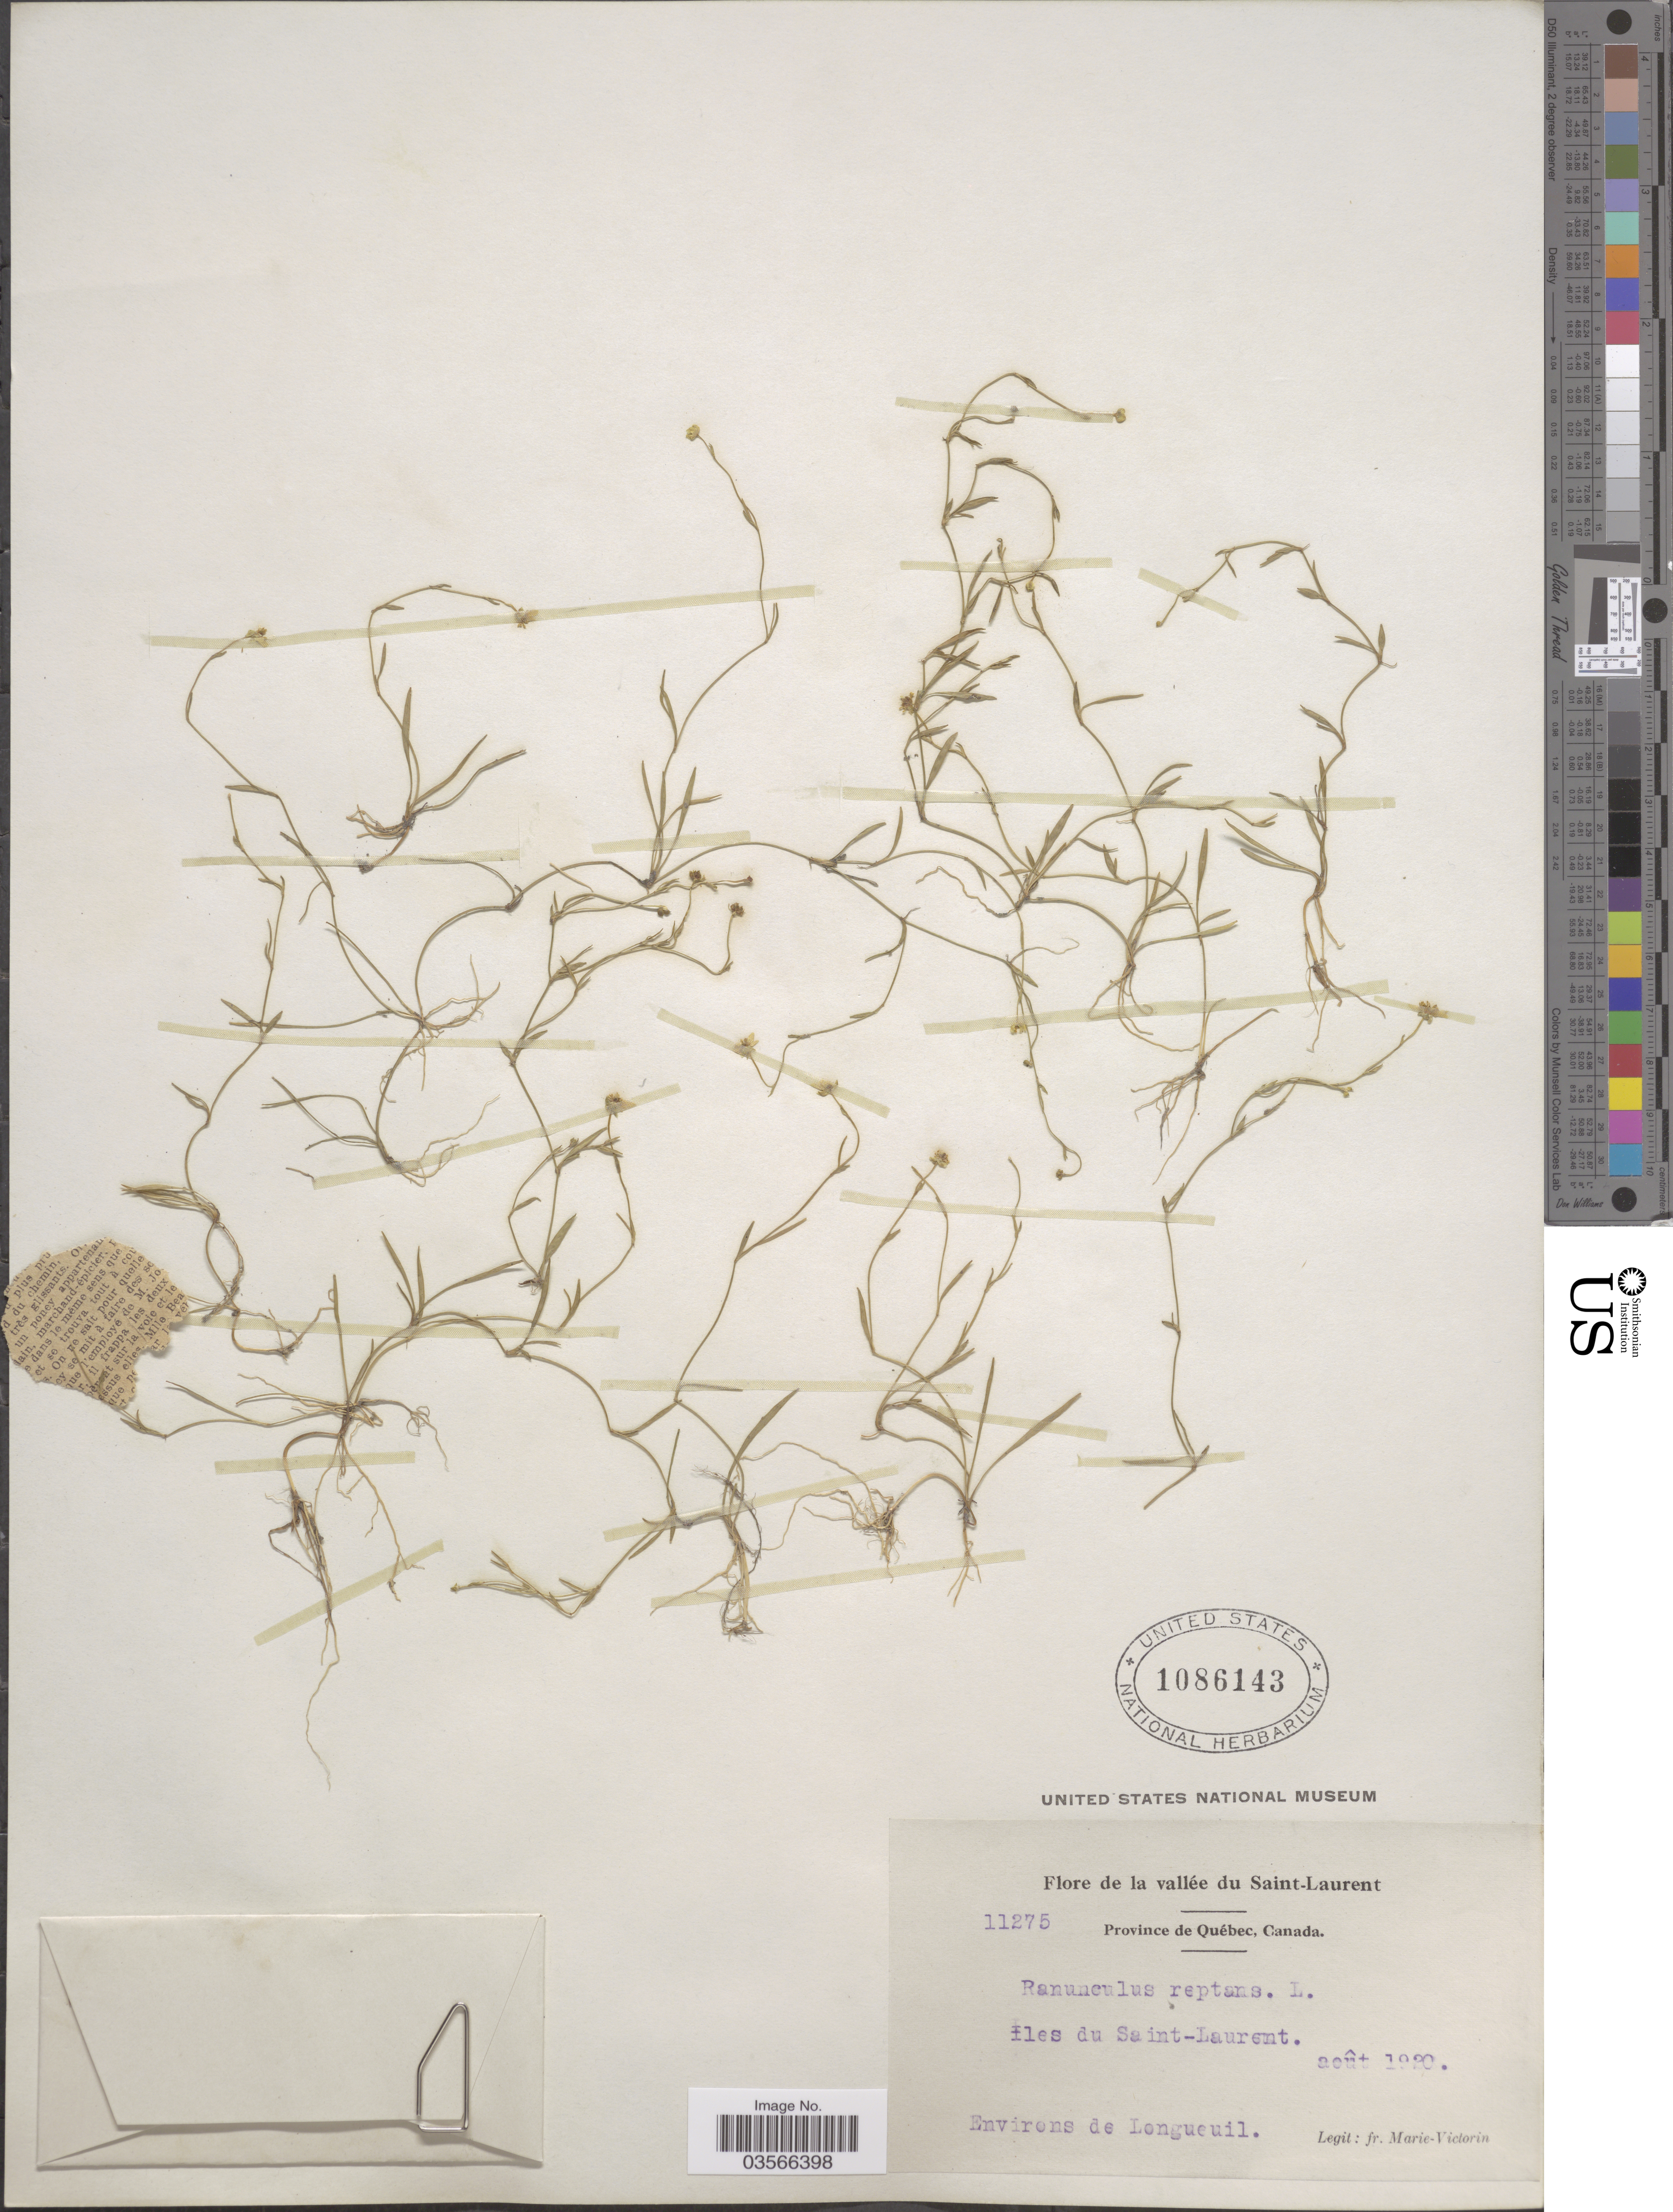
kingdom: Plantae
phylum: Tracheophyta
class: Magnoliopsida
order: Ranunculales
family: Ranunculaceae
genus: Ranunculus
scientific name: Ranunculus flammula var. filiformis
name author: (Michx.) Hook.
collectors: F. Marie-Victorin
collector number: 11275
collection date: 1920-08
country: Canada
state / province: Quebec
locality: Iles du Saint-Laurent.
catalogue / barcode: US 1086143